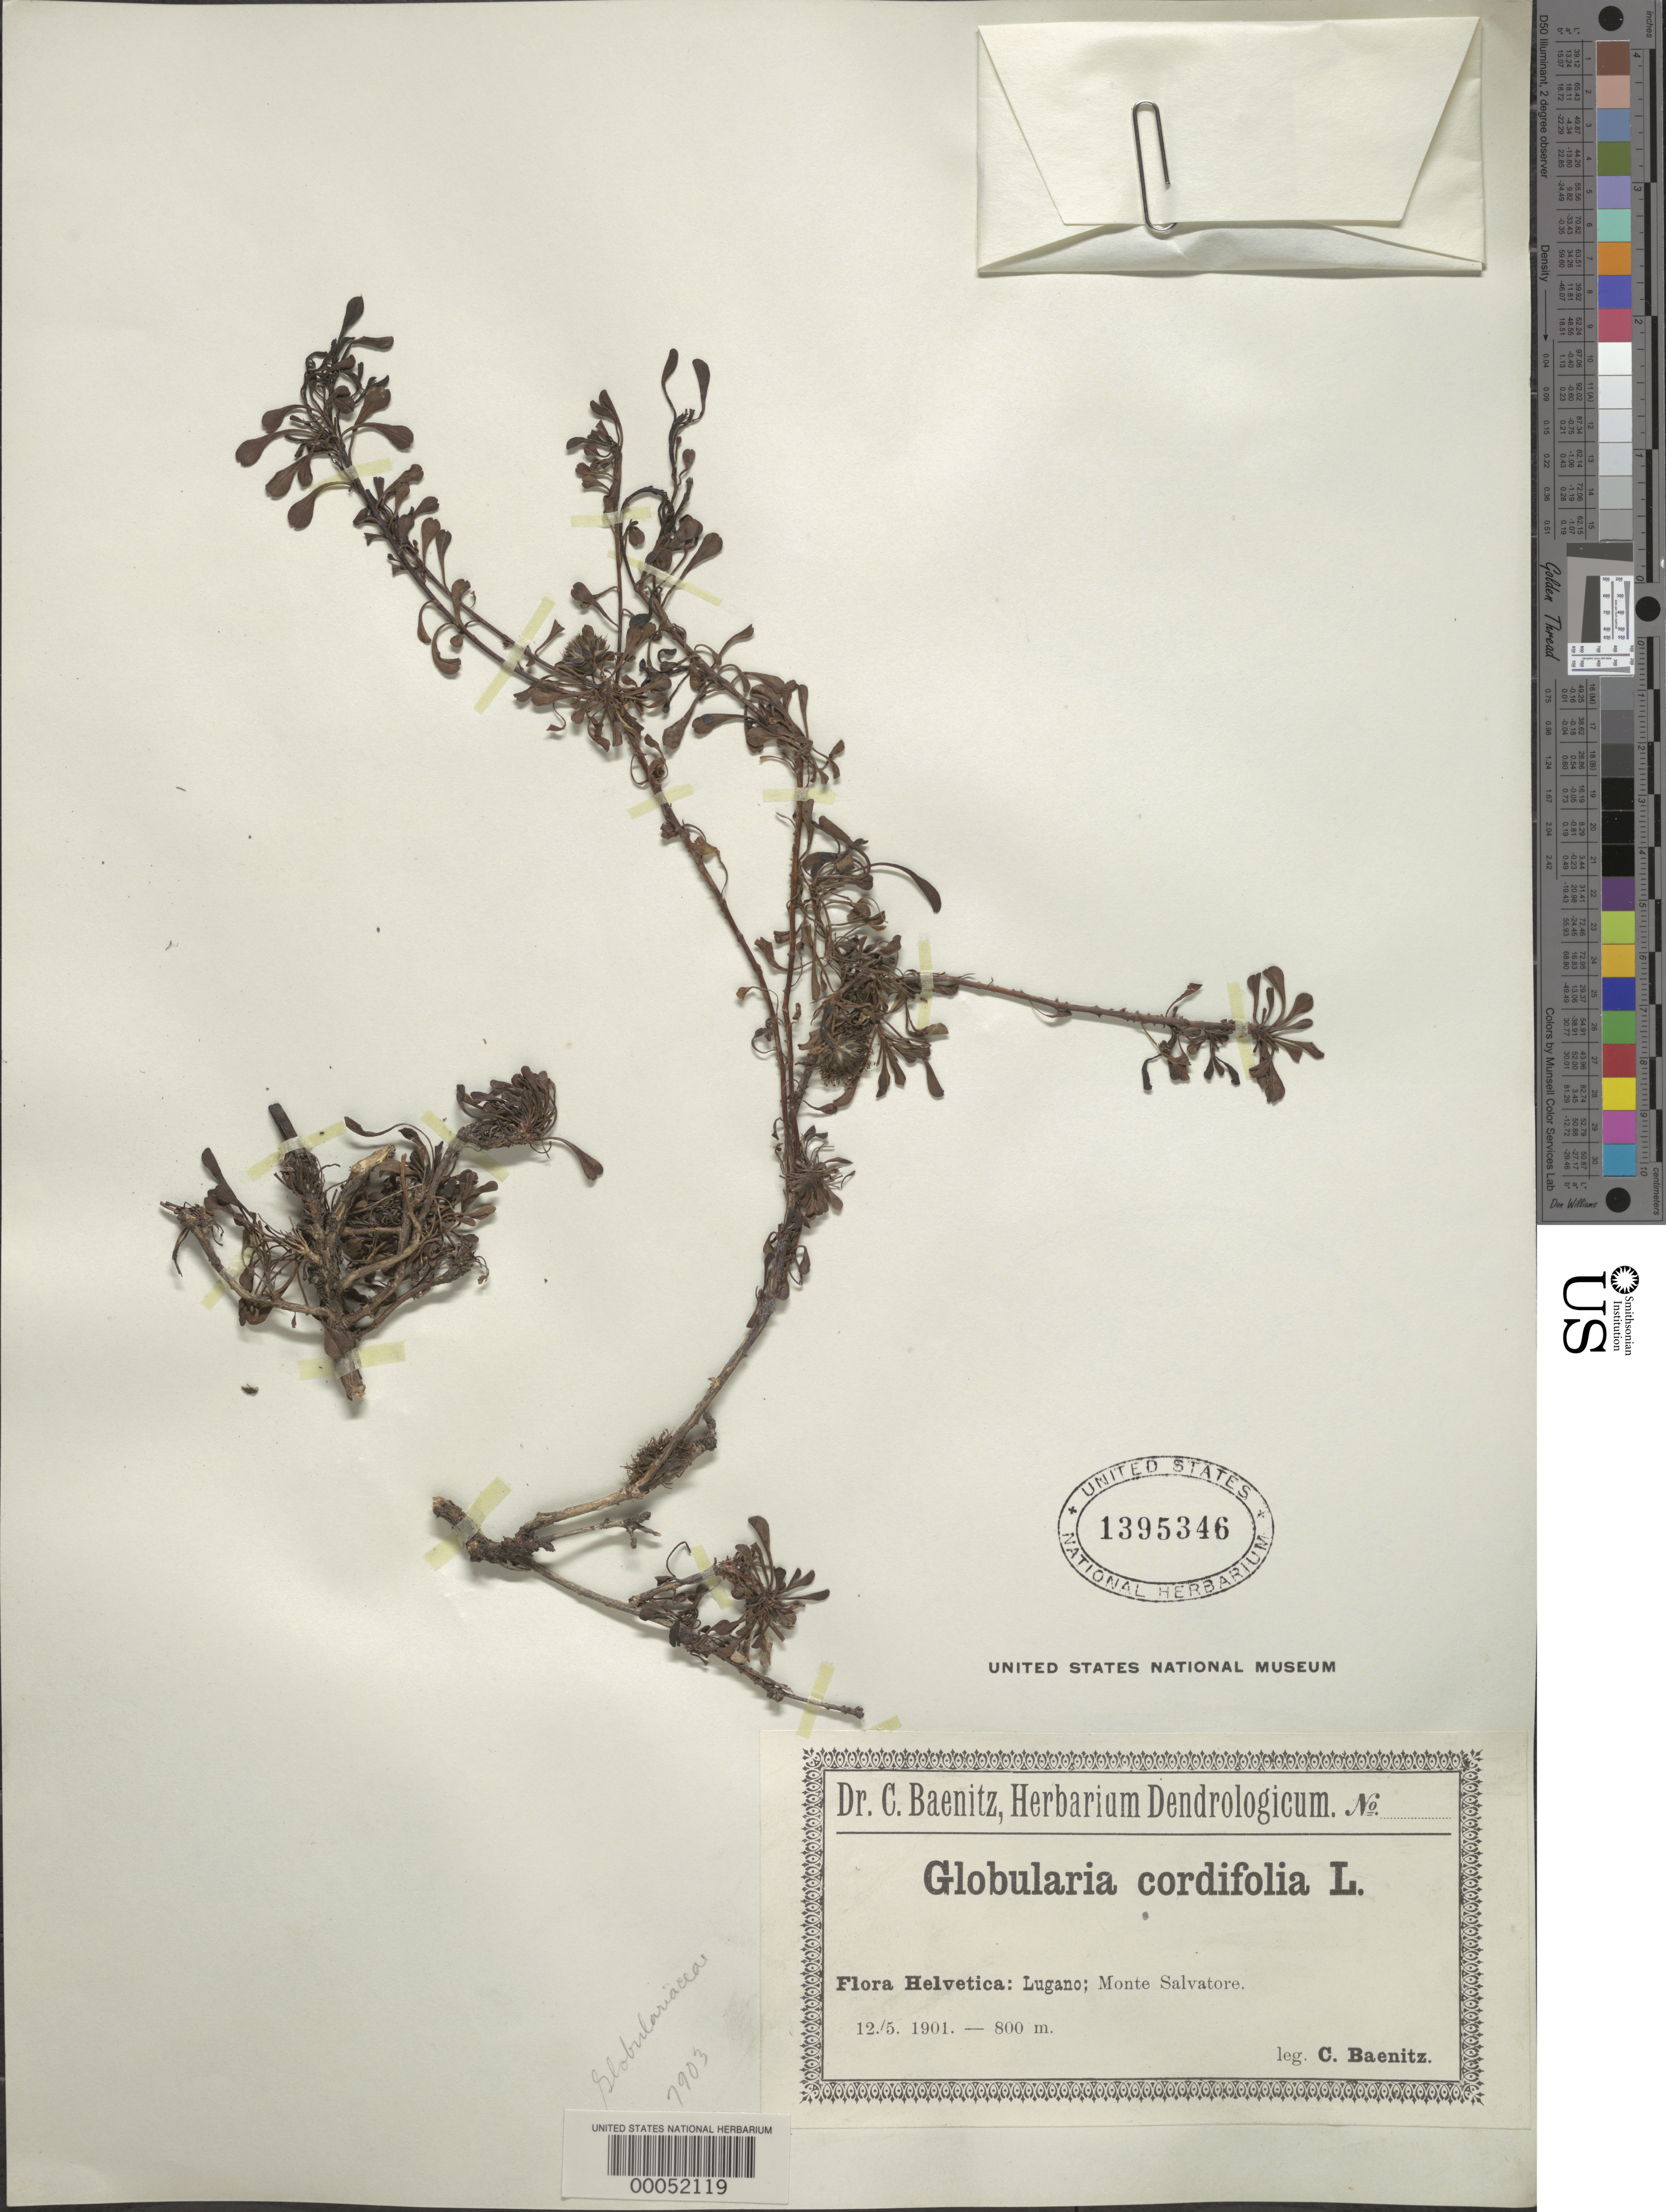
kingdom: Plantae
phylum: Tracheophyta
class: Magnoliopsida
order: Lamiales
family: Plantaginaceae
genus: Globularia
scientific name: Globularia cordifolia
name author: L.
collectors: C. G. Baenitz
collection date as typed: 12 Jun 1901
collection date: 1901-06-12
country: Switzerland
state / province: Ticino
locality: Lugano (label says italy)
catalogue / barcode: US 1395346